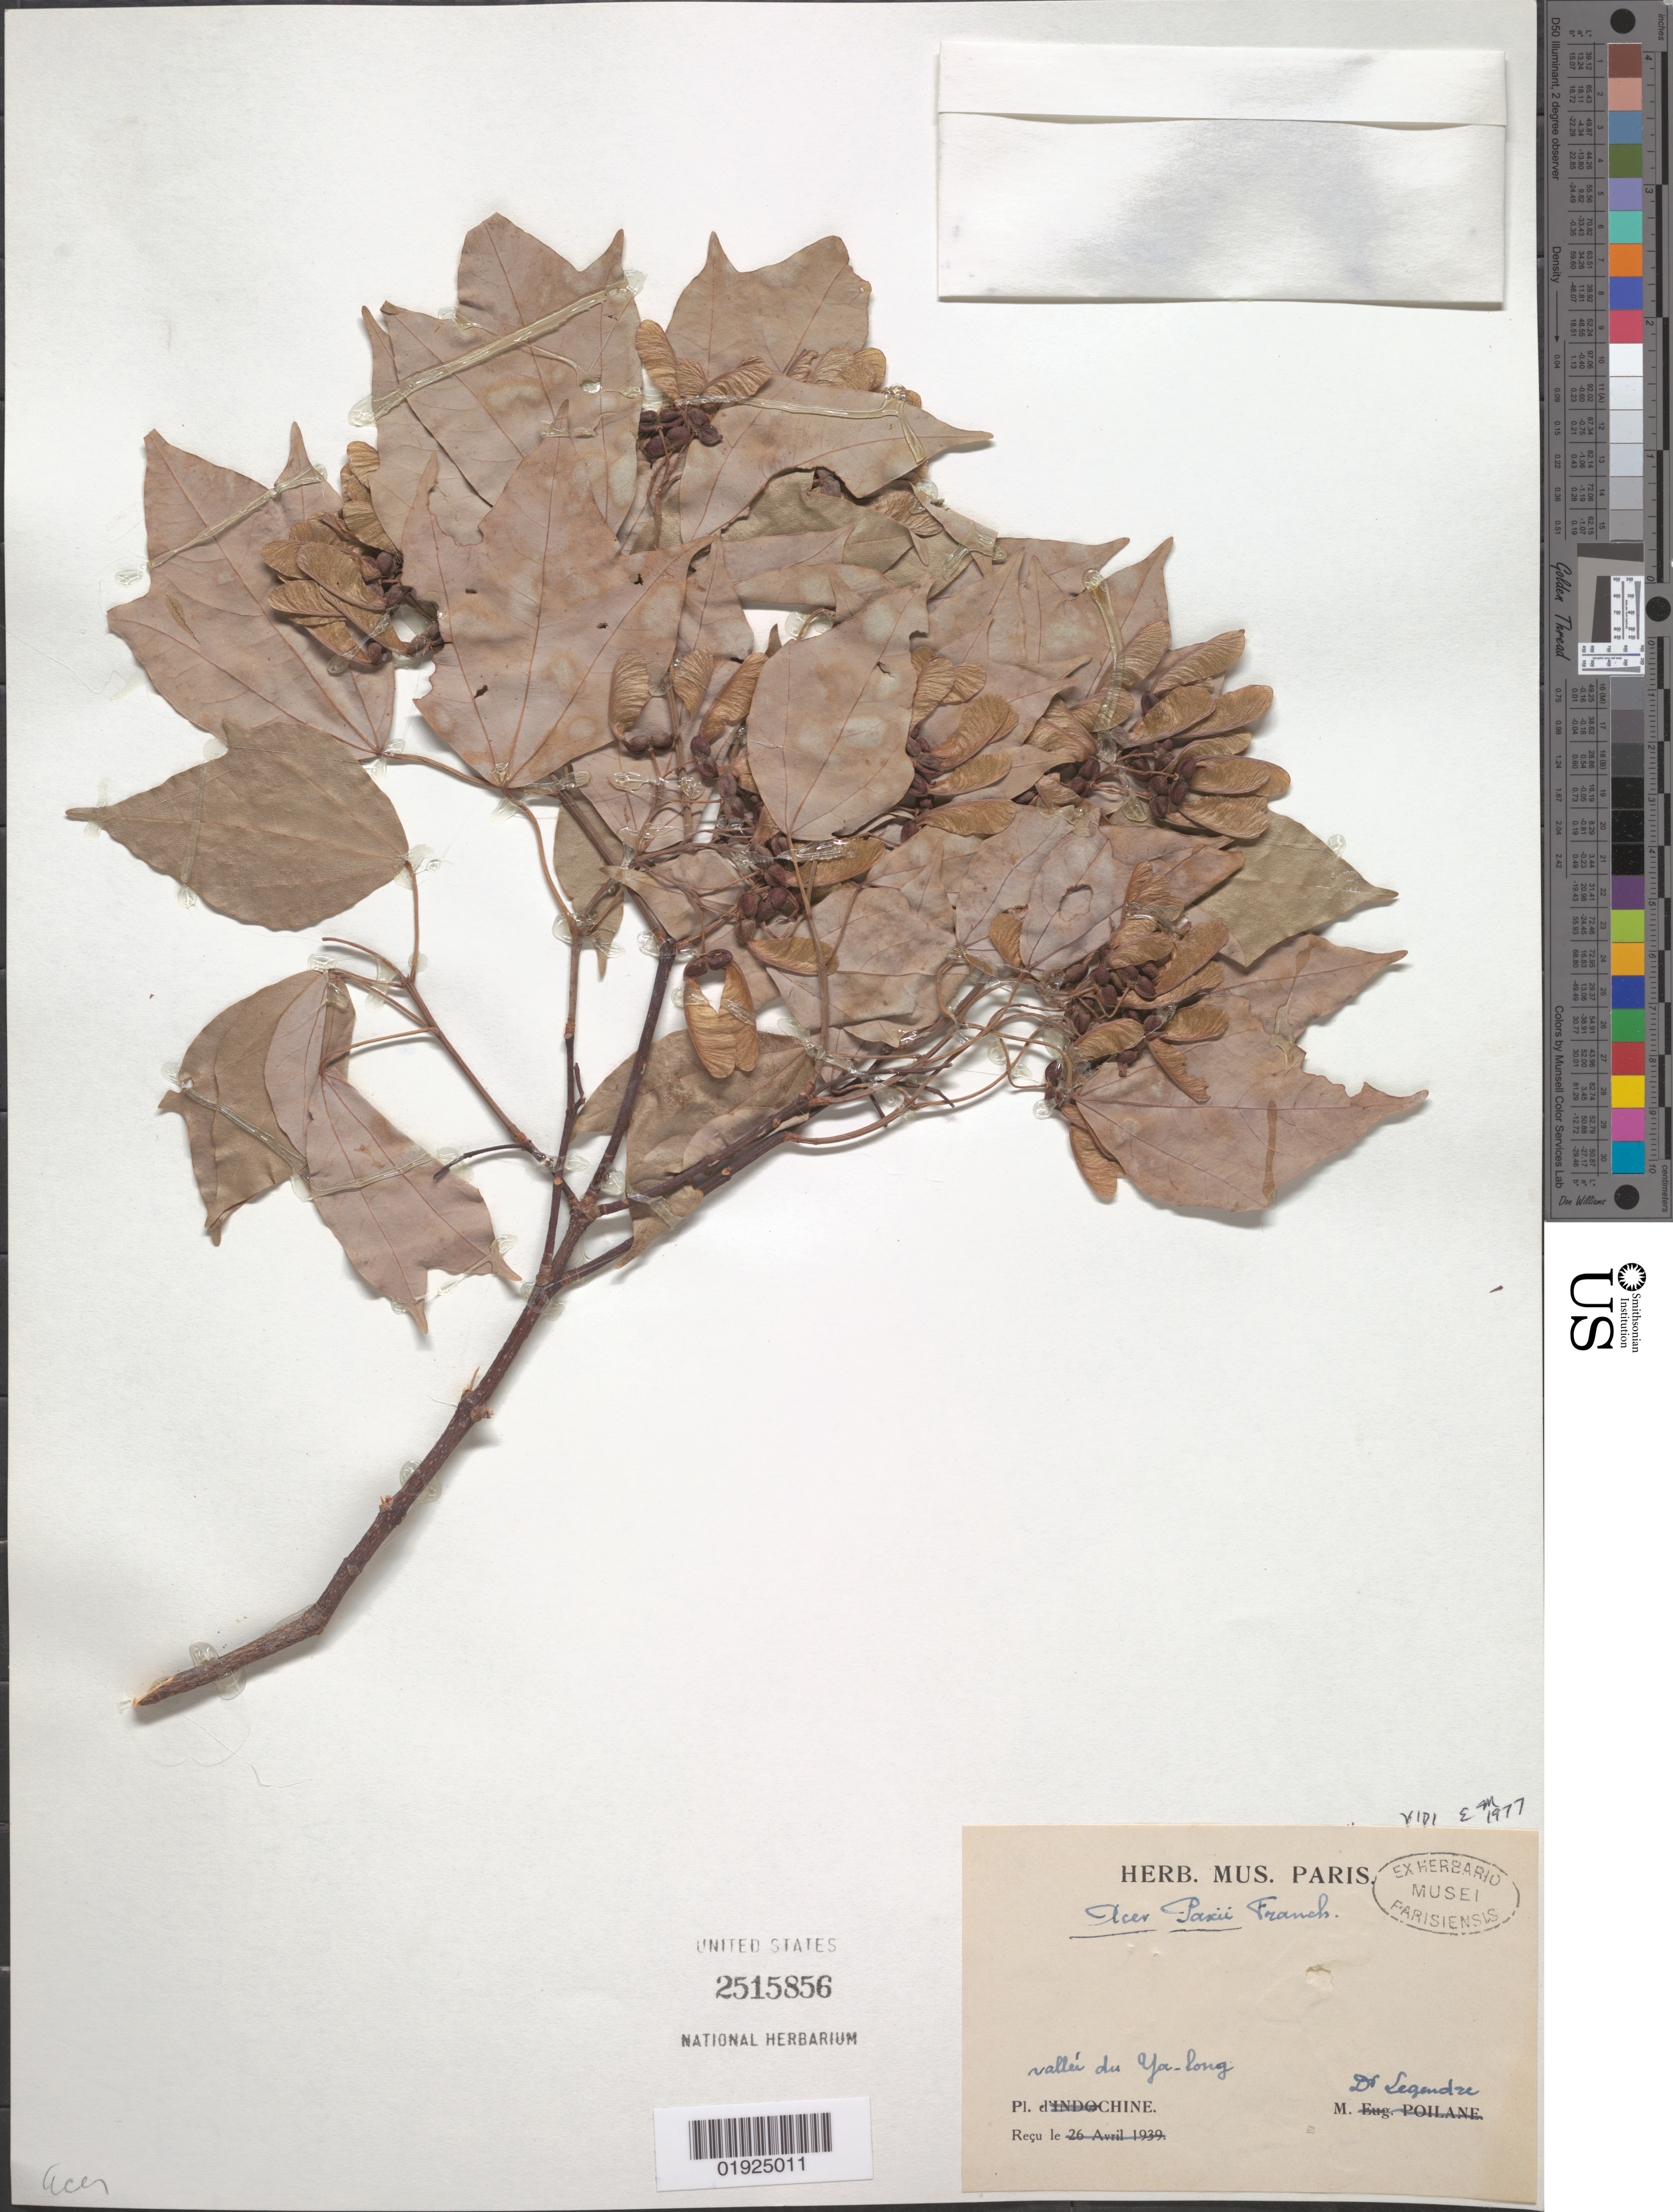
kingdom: Plantae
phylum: Tracheophyta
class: Magnoliopsida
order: Sapindales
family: Sapindaceae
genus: Acer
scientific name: Acer paxii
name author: Franch.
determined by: Murray, Edward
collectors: Legendre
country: China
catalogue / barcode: US 2515856